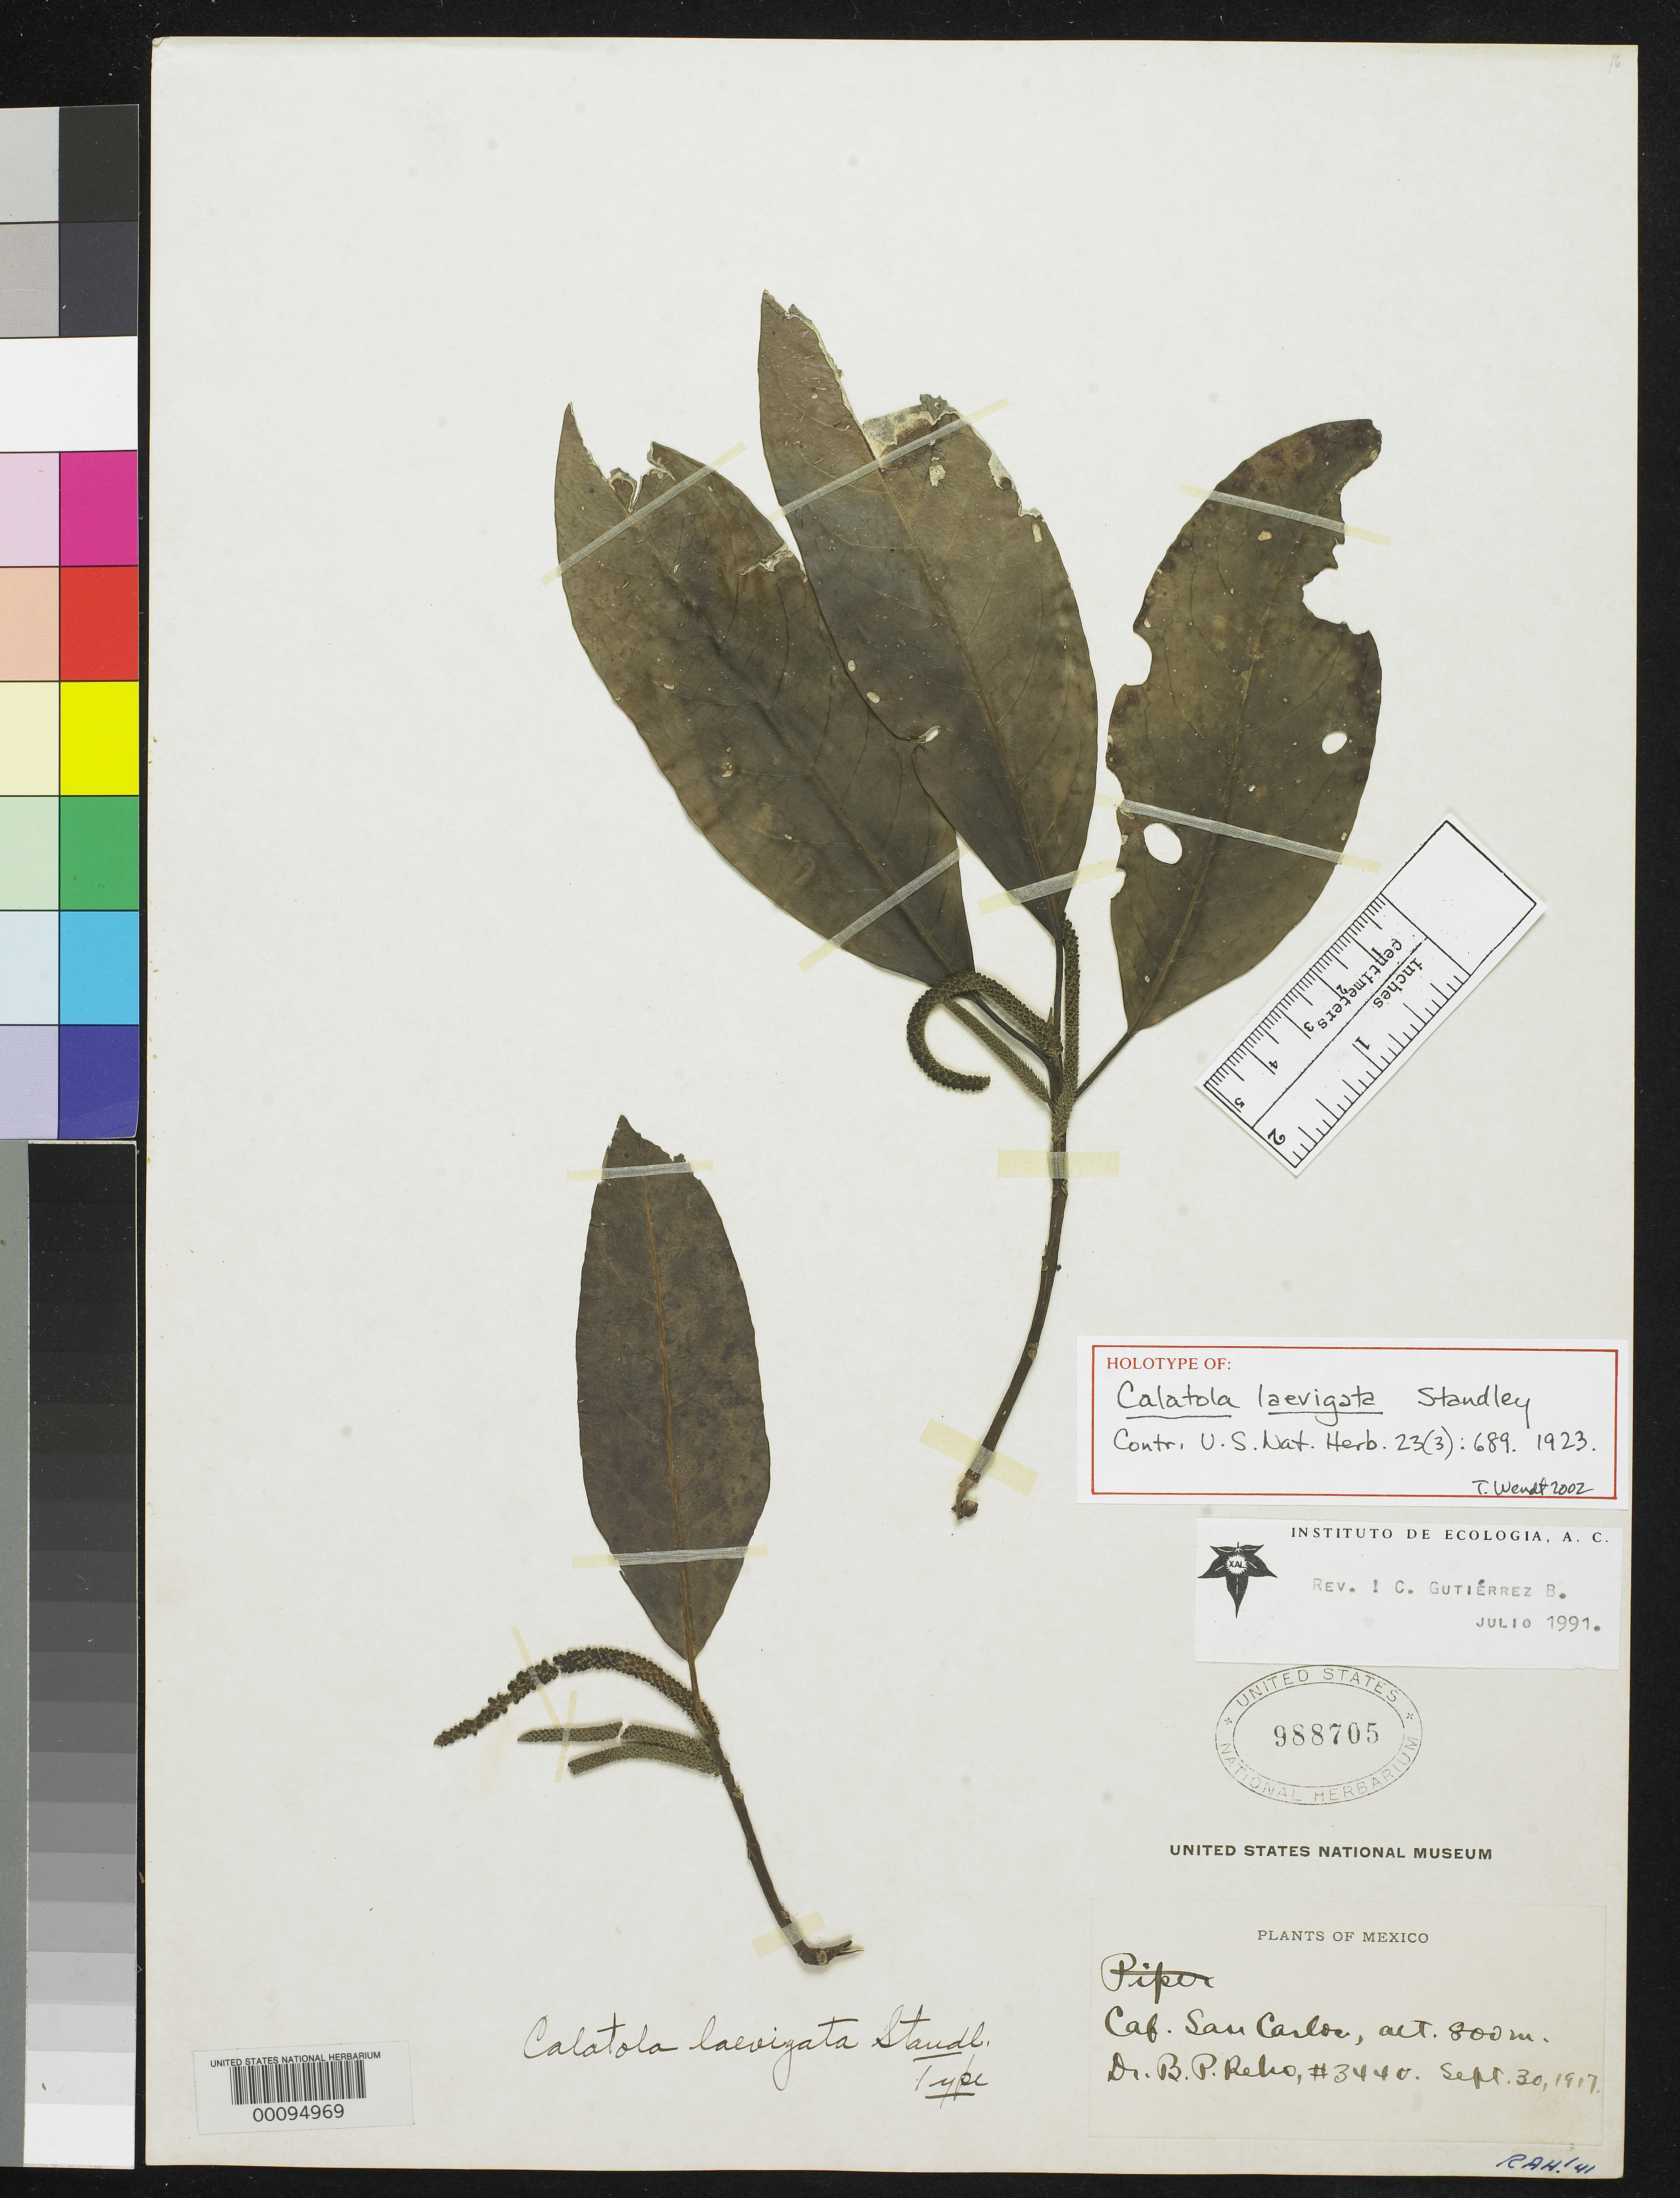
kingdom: Plantae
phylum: Tracheophyta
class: Magnoliopsida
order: Metteniusales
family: Metteniusaceae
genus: Calatola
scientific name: Calatola laevigata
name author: Standl.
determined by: Wendt, Thomas L.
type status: Holotype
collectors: B. P. Reko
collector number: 3440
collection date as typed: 30 Sep 1917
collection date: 1917-09-30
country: Mexico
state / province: Oaxaca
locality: Cafetal San Carlos, Cerro Espina.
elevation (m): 800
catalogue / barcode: US 988705